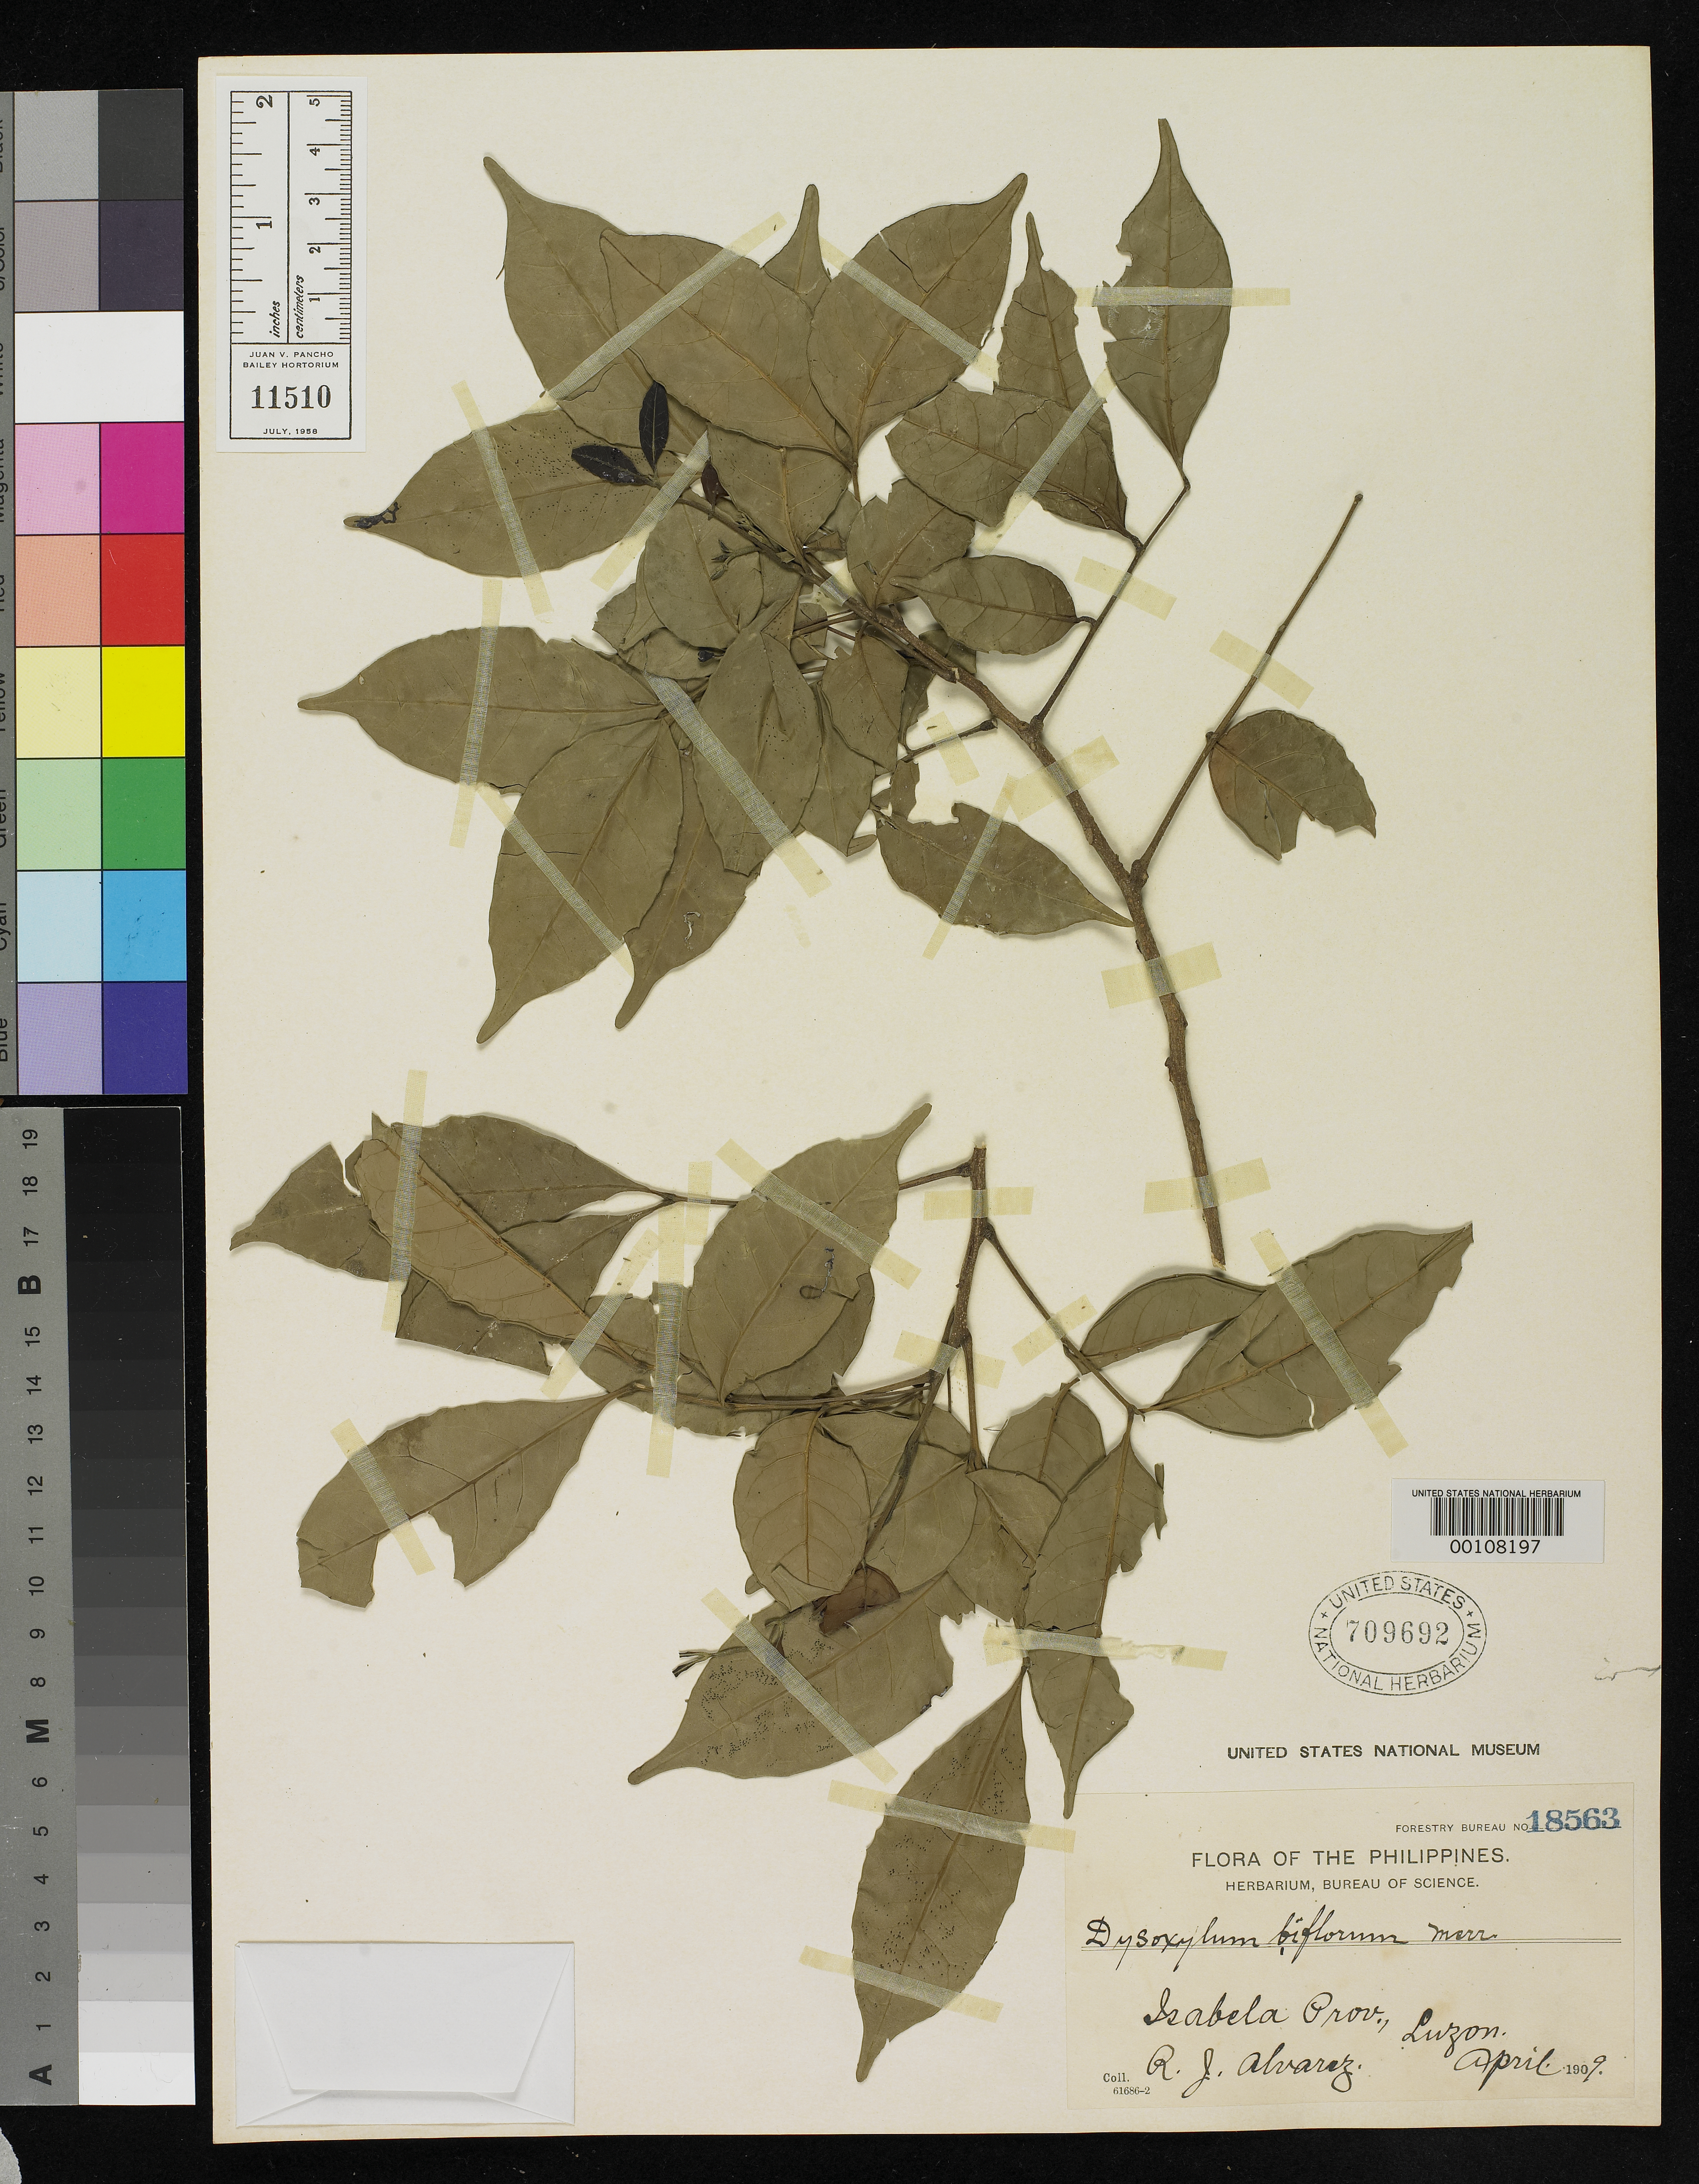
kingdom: Plantae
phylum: Tracheophyta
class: Magnoliopsida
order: Sapindales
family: Meliaceae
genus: Dysoxylum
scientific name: Dysoxylum biflorum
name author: Merr.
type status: Isotype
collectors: R. Alvarez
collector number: Bur. Sci. 18563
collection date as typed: Apr 1909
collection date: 1909-04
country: Philippines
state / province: Cagayan Valley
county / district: Isabela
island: Luzon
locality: Cabagan River.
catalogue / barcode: US 709692